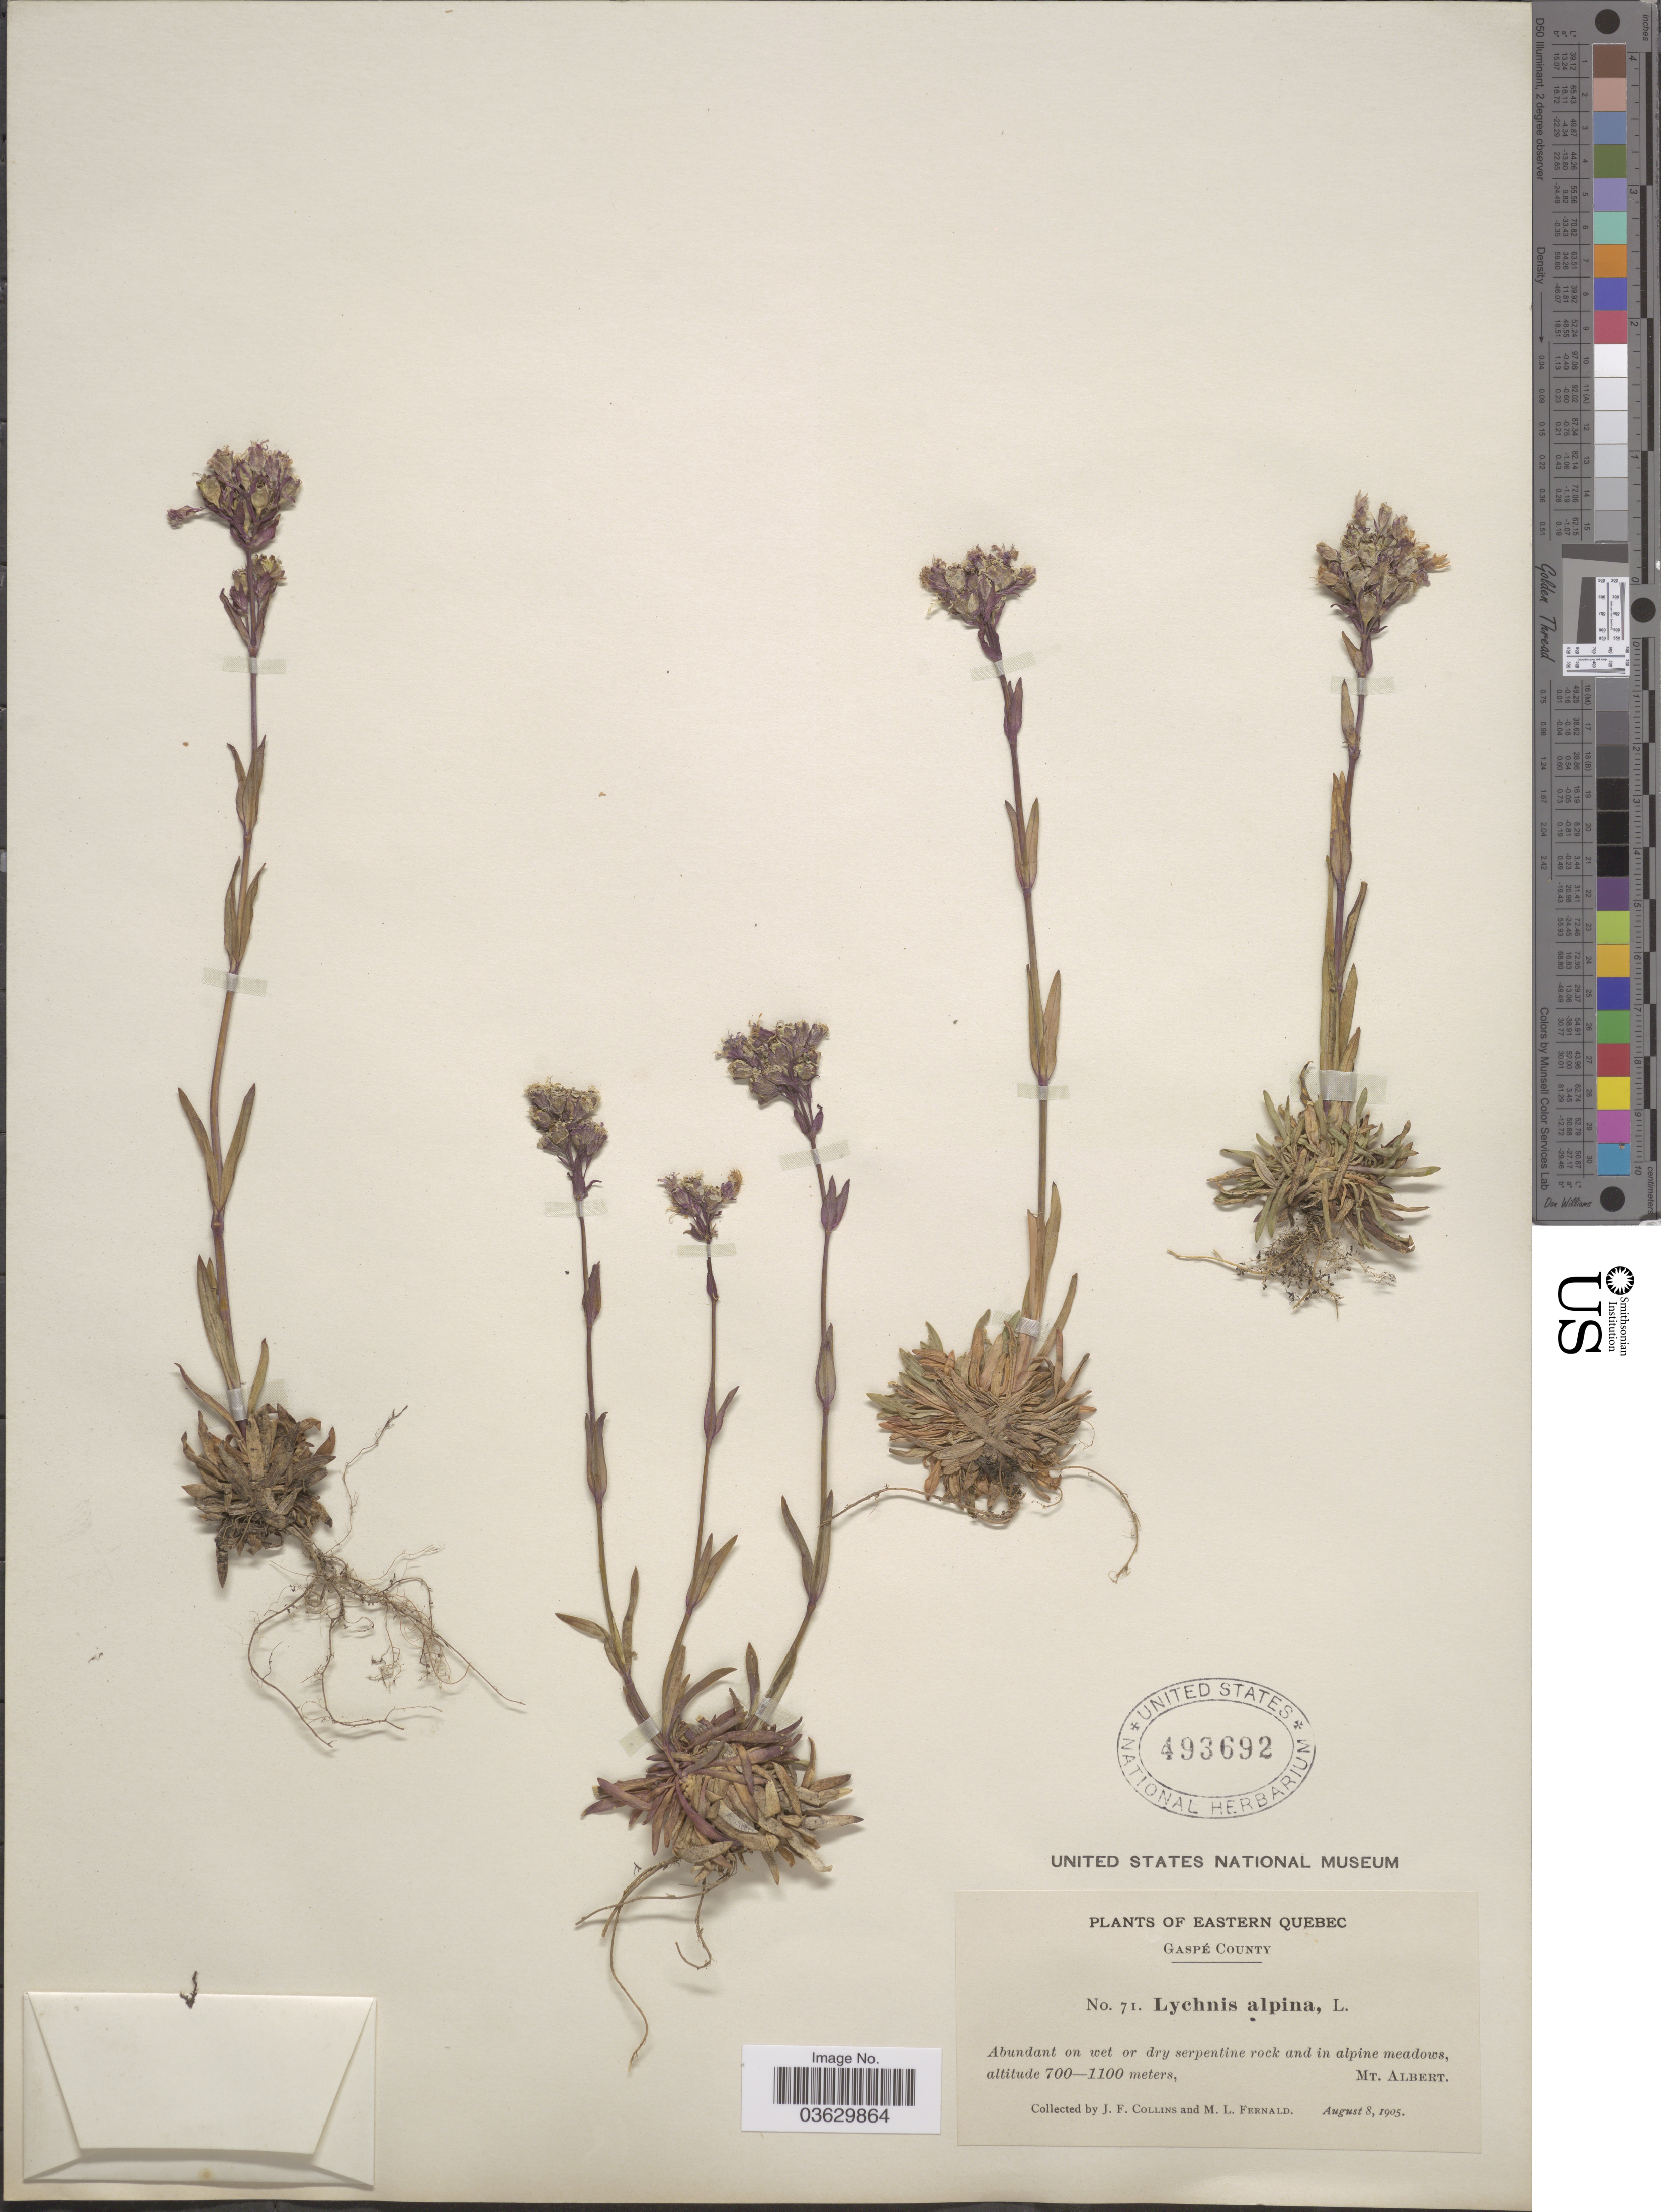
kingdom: Plantae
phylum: Tracheophyta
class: Magnoliopsida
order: Caryophyllales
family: Caryophyllaceae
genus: Viscaria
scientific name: Viscaria alpina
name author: (L.) G. Don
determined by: Strong, Mark T., (BOT), Smithsonian Institution - National Museum of Natural History (UNITED STATES)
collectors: J. Collins & M. L. Fernald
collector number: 71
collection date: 1905-08-08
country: Canada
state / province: Quebec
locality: Eastern Quebec. Gaspé County. Mt. Albert.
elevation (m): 700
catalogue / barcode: US 493692